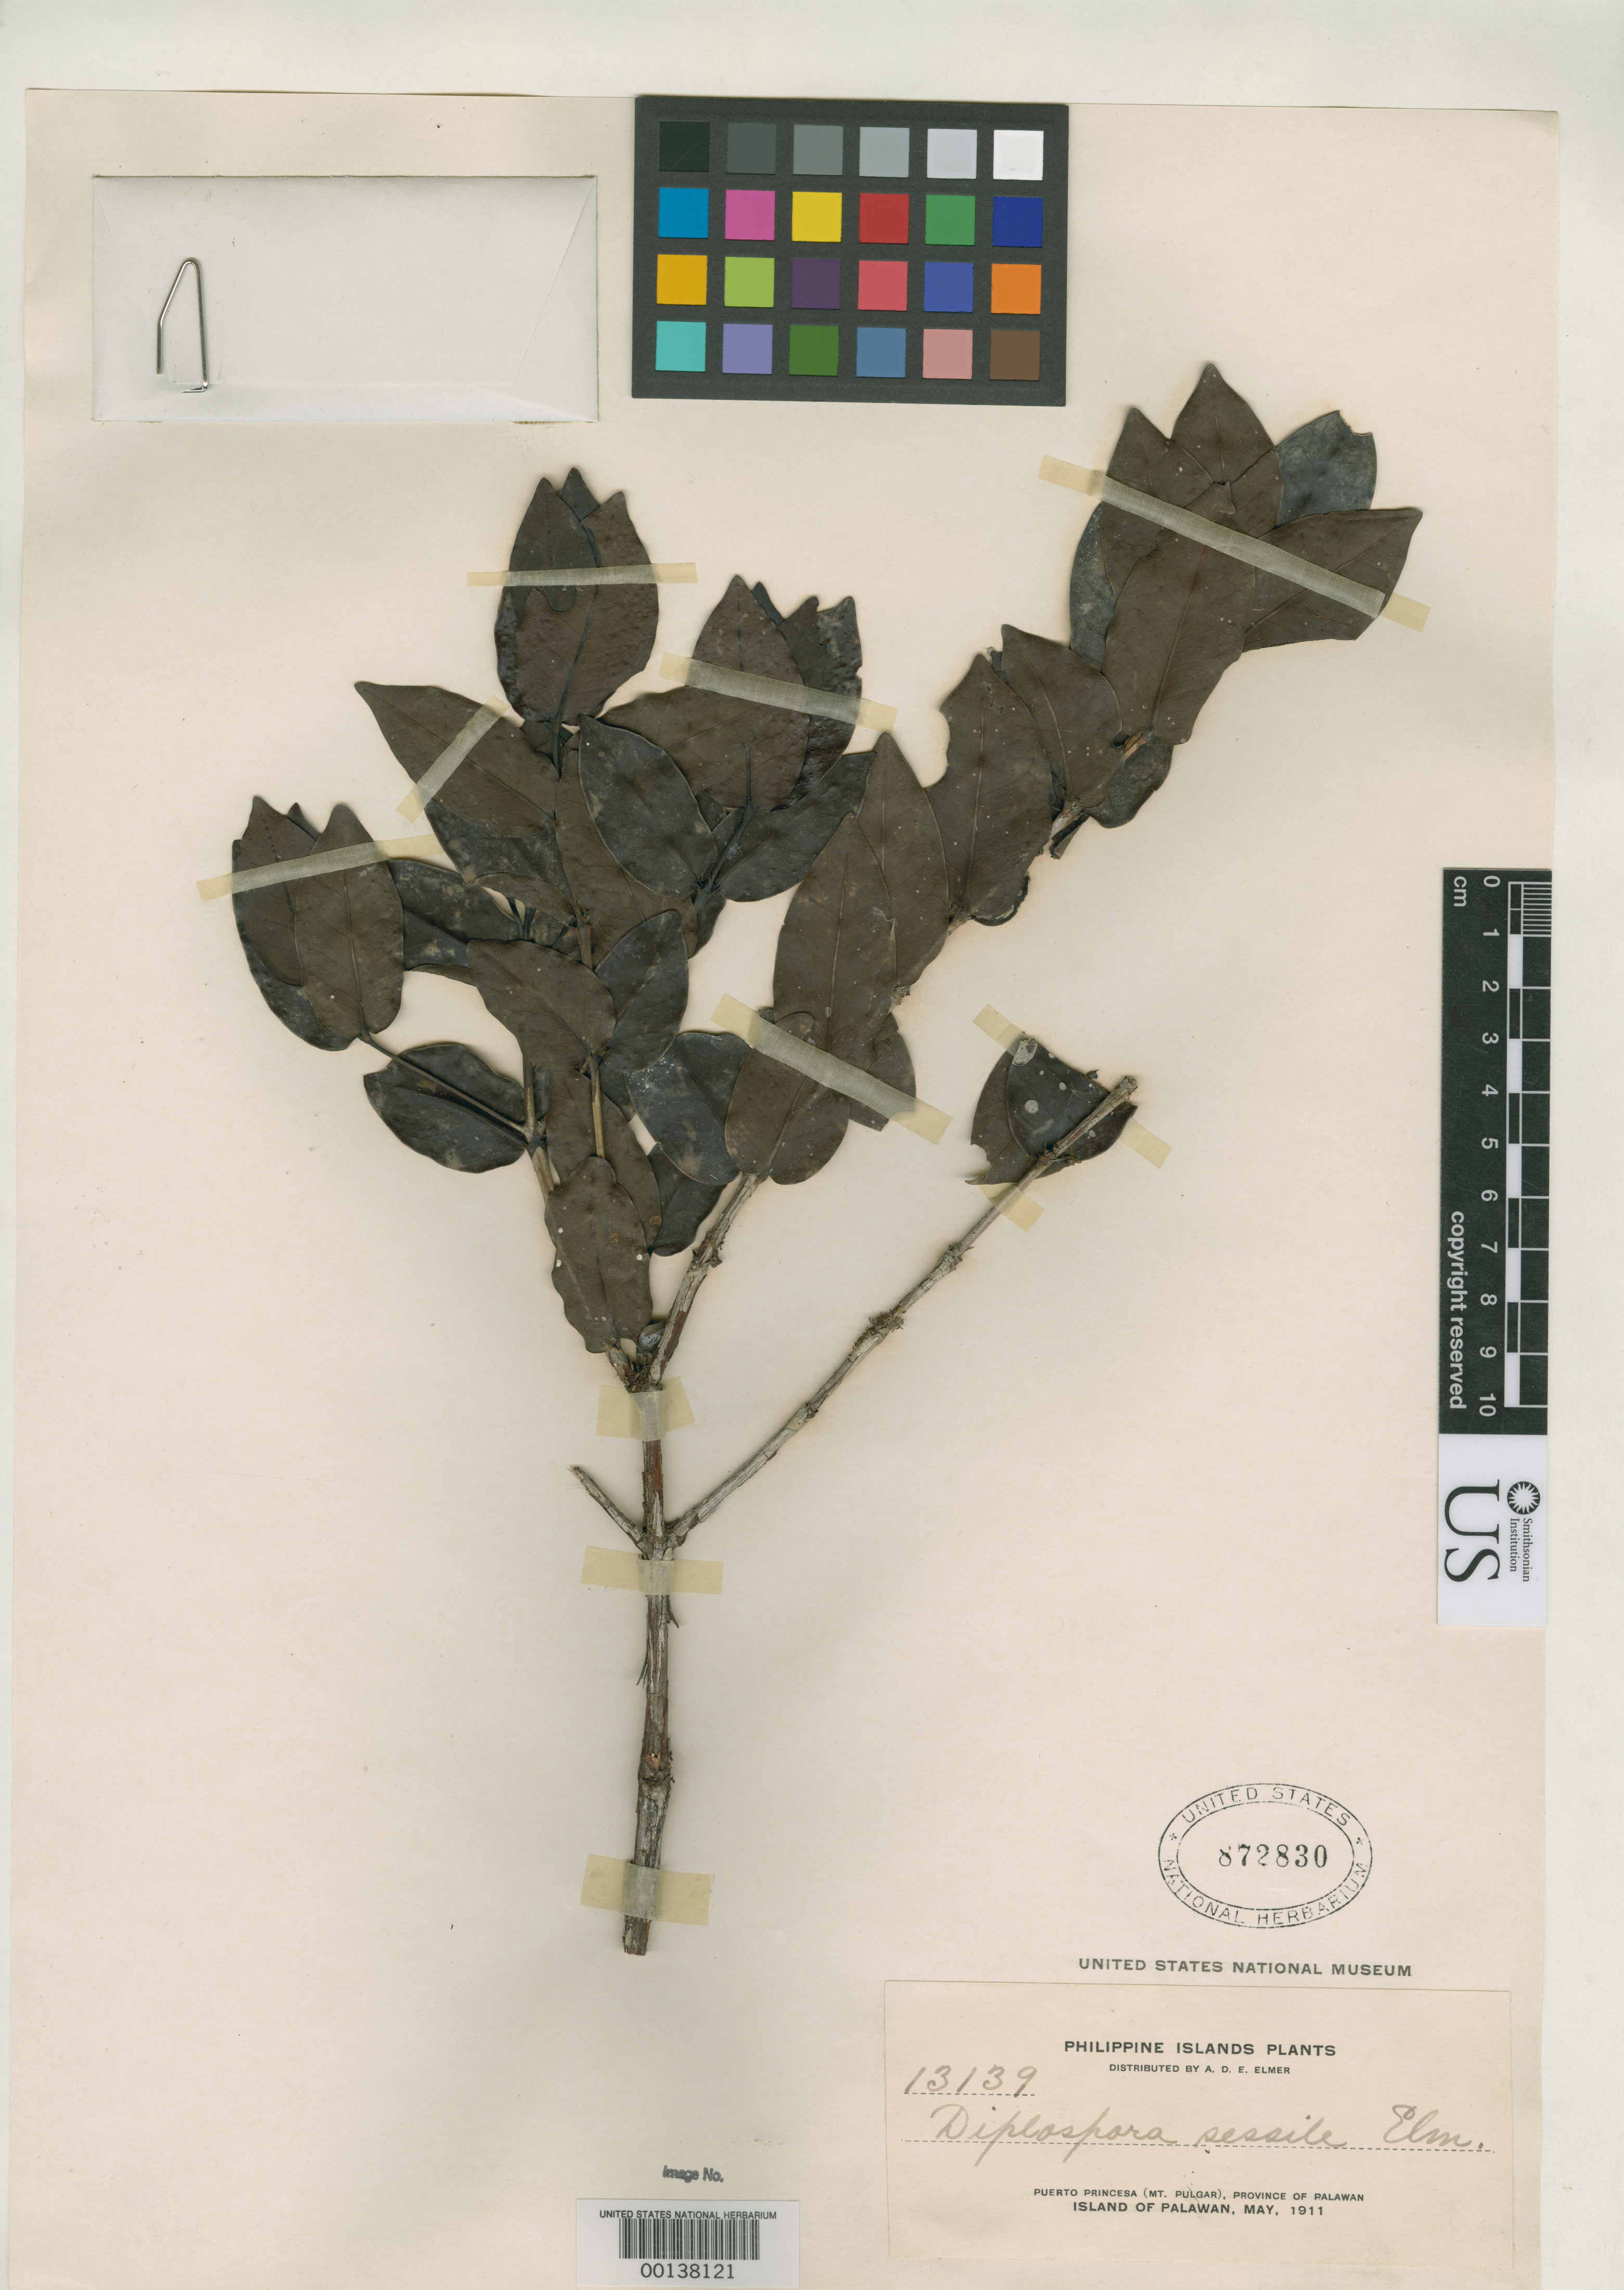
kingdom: Plantae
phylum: Tracheophyta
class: Magnoliopsida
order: Gentianales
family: Rubiaceae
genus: Diplospora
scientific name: Diplospora sessile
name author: Elmer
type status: Type Fragment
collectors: A. D. E. Elmer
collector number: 13139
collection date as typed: May 1911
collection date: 1911-05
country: Philippines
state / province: Mimaropa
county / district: Palawan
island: Palawan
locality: Puerto Princesa (Mt. Pulgar).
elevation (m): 152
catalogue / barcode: US 872830